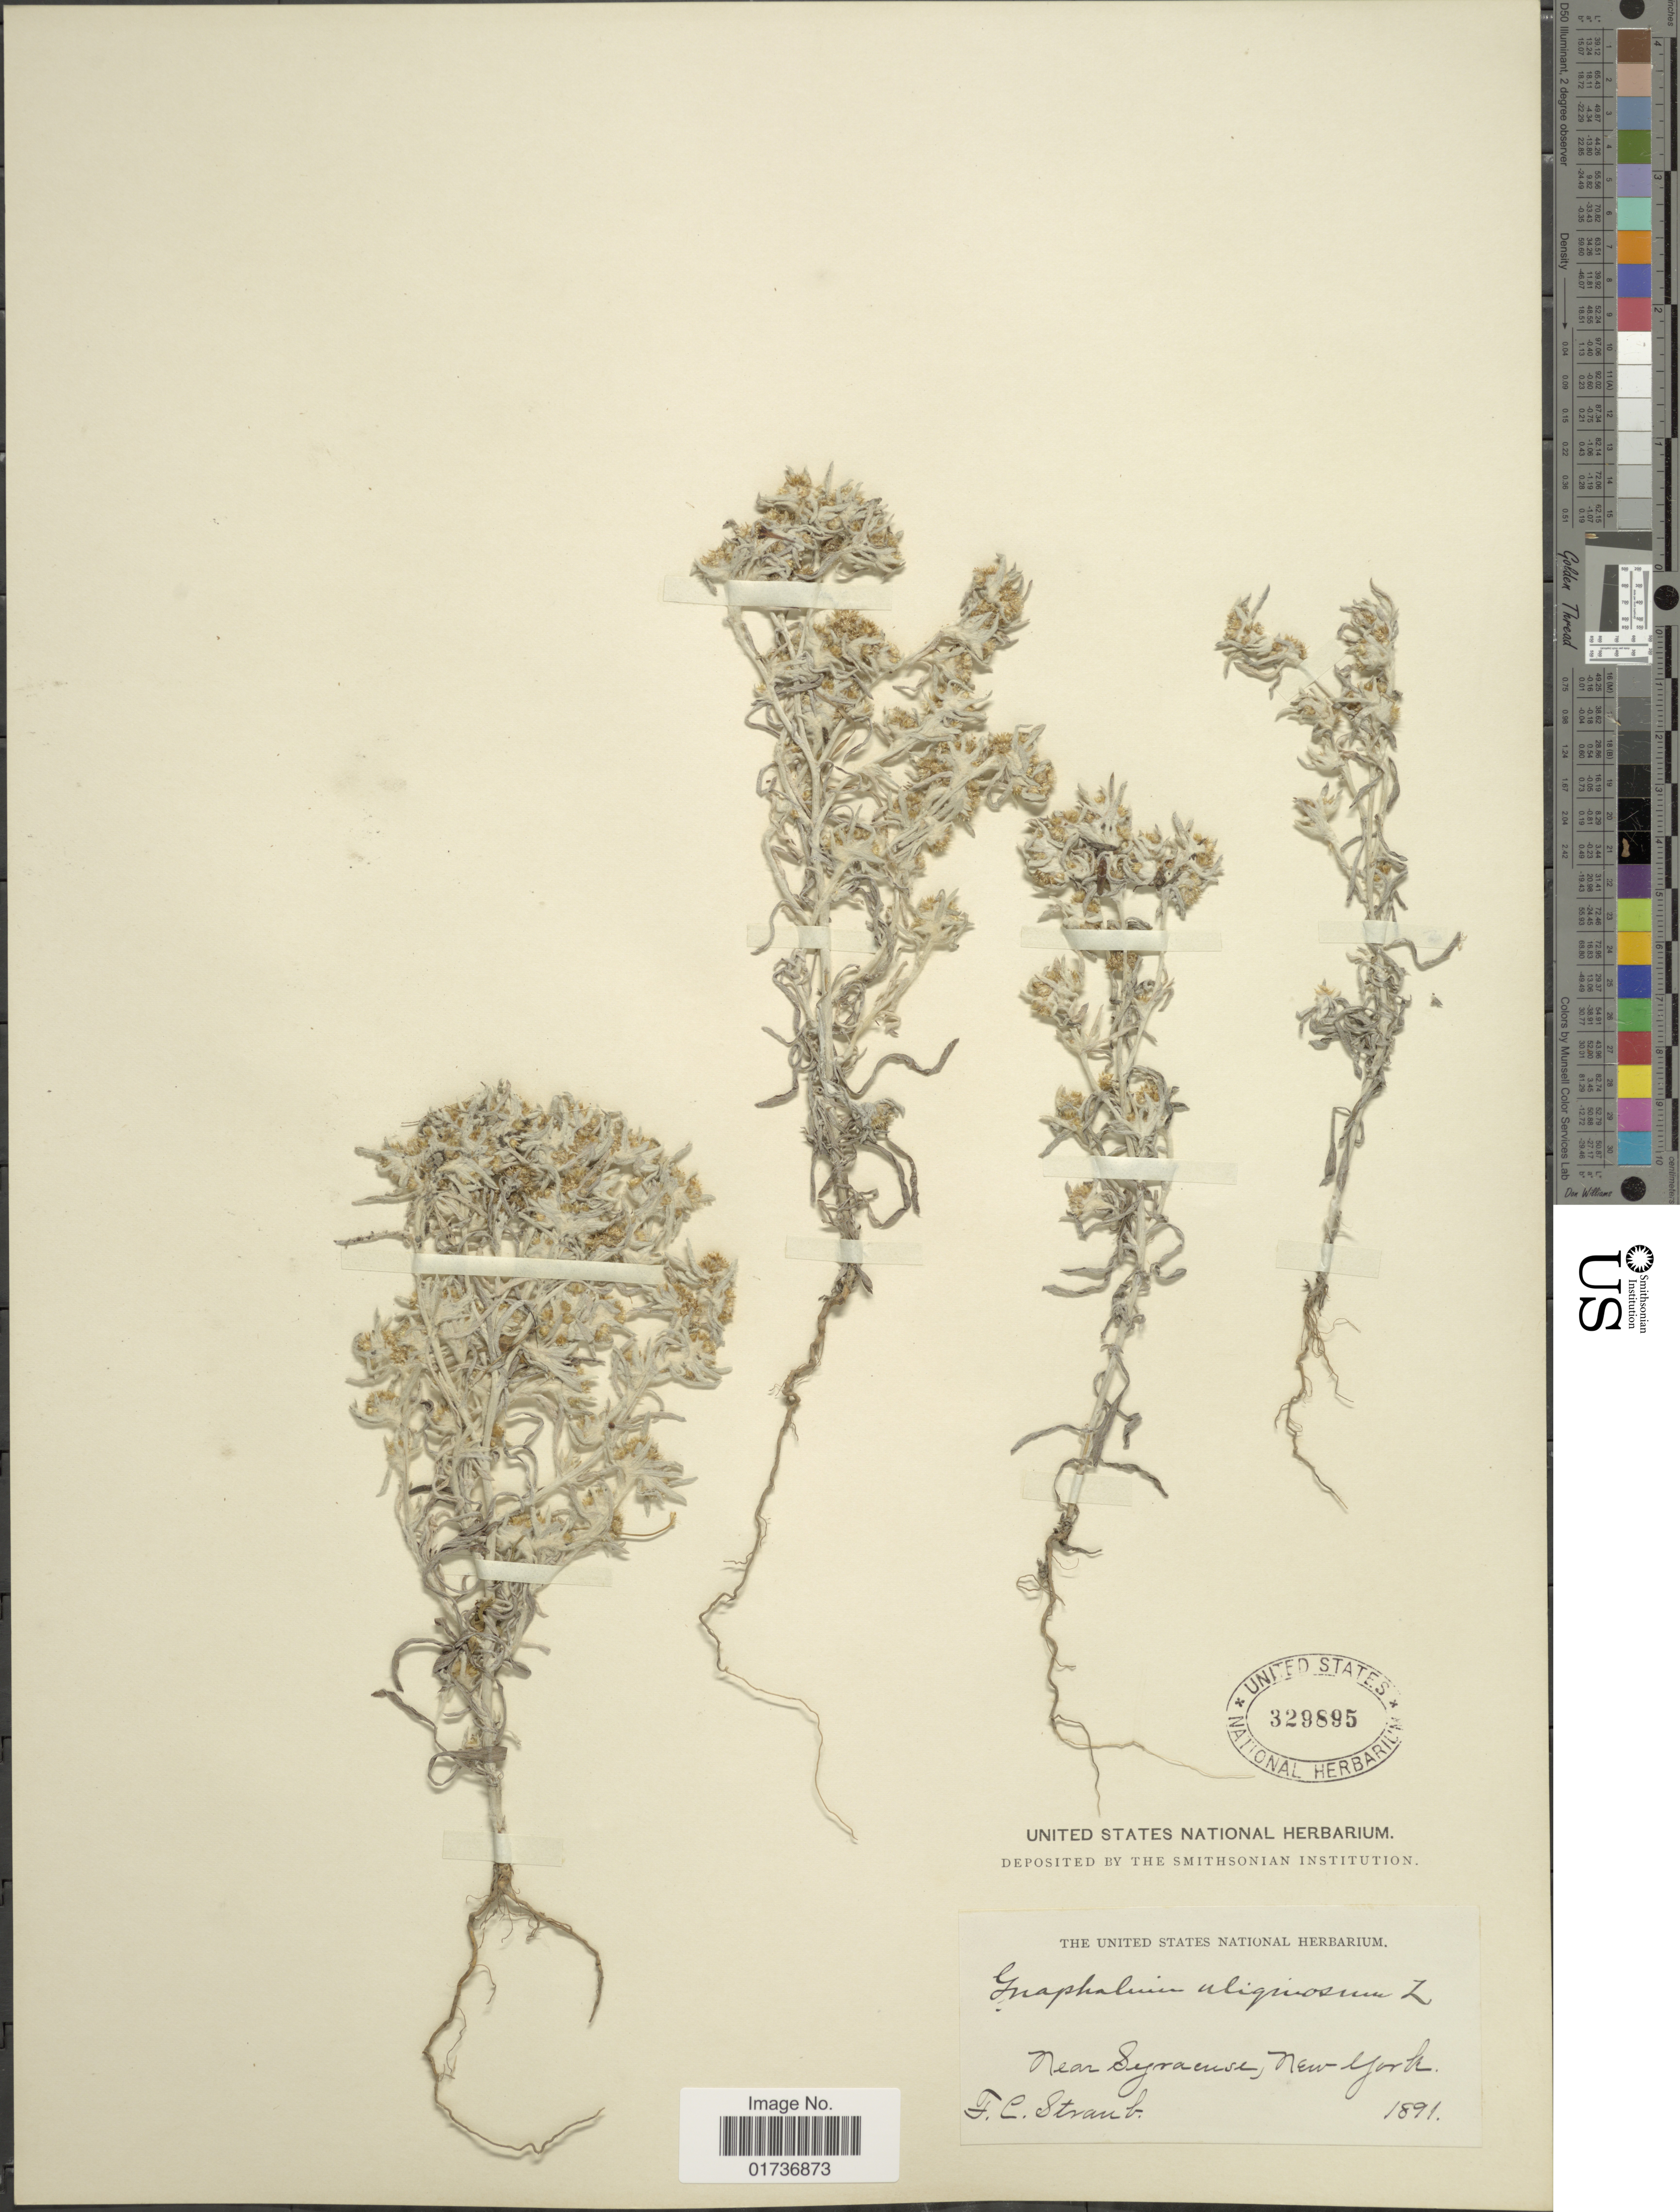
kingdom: Plantae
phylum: Tracheophyta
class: Magnoliopsida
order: Asterales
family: Asteraceae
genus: Gnaphalium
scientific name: Gnaphalium uliginosum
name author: L.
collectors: F. Straub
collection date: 1891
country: United States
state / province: New York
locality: Near Syracuse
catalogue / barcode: US 329895